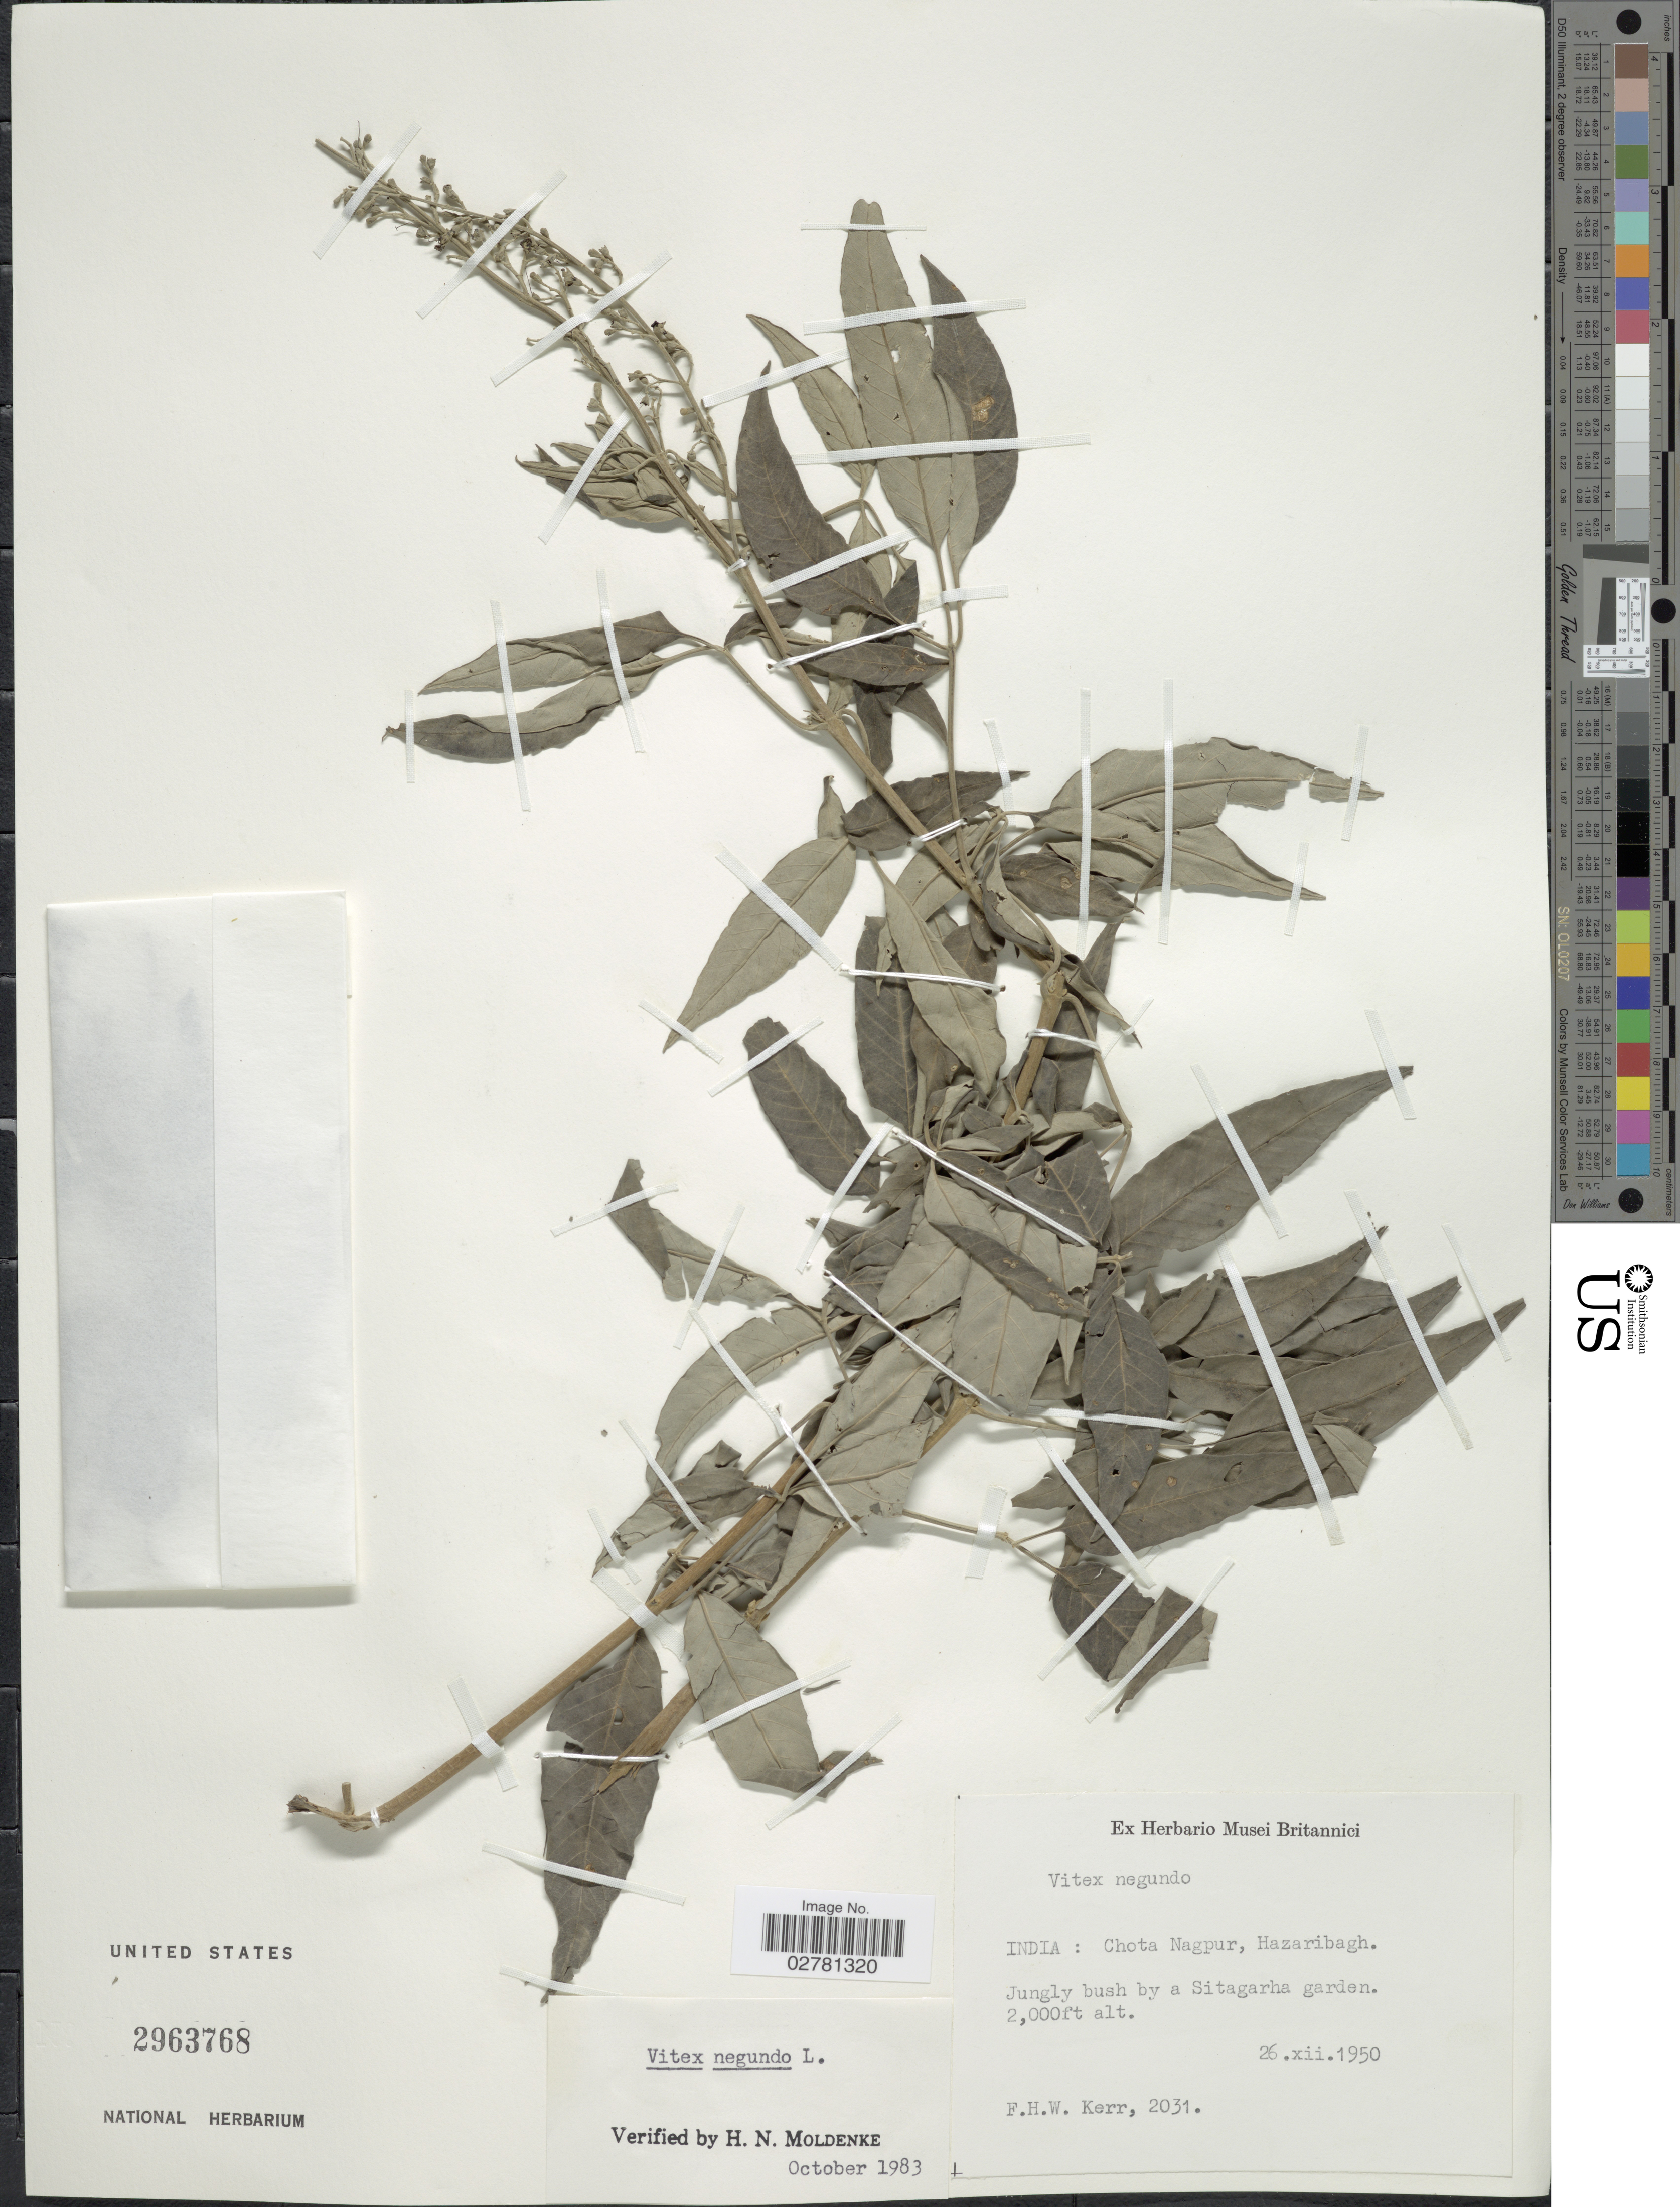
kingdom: Plantae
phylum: Tracheophyta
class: Magnoliopsida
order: Lamiales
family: Lamiaceae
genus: Vitex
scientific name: Vitex negundo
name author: L.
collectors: F. H. W. Kerr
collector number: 2031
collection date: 1950-12-26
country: India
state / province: Jharkhand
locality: Chota Nagpur, Hazaribagh. Jungly bush by a Sitagarha garden.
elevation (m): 610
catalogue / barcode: US 2963768